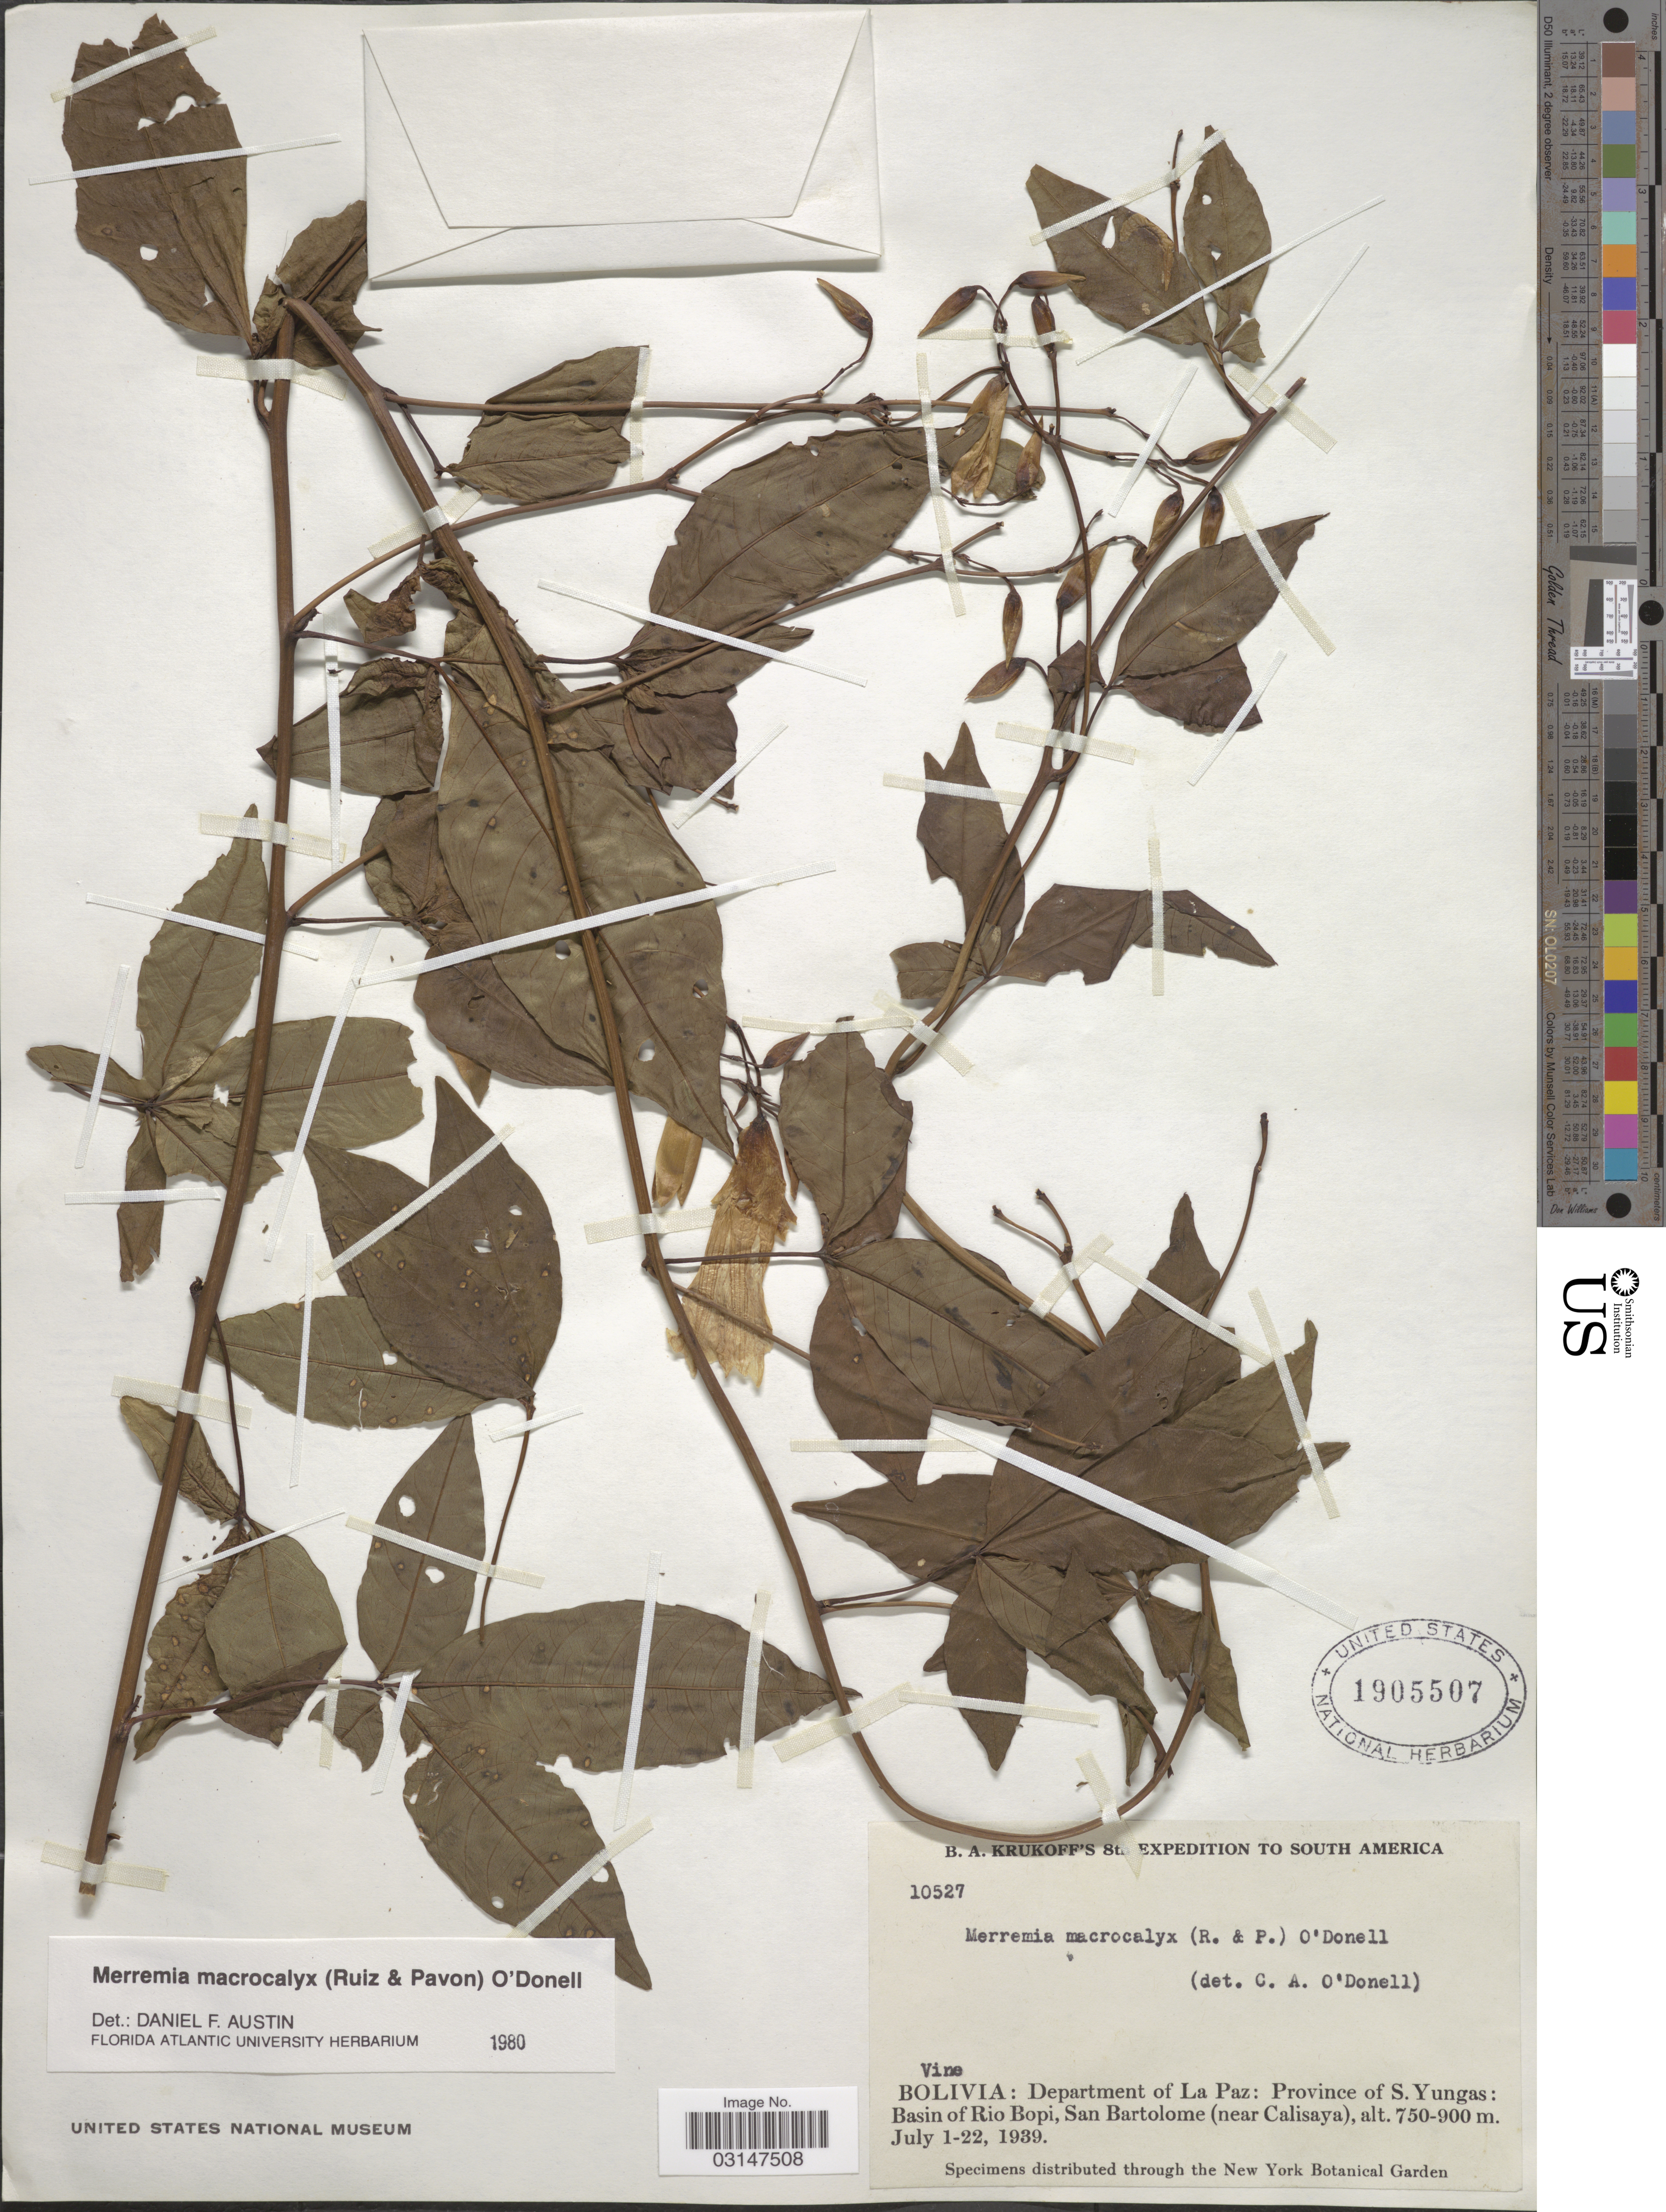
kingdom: Plantae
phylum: Tracheophyta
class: Magnoliopsida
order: Solanales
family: Convolvulaceae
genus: Distimake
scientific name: Distimake macrocalyx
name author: (Ruiz & Pav.) A. R. Simões & Staples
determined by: Strong, Mark T., (BOT), Smithsonian Institution - National Museum of Natural History (UNITED STATES)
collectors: B. A. Krukoff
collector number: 10527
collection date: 1939-07-01/1939-07-22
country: Bolivia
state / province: La Paz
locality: Department of La Paz: Province: Province of S. Yungas: Basin of Rio Bopi, San Bartolome (near Calisaya).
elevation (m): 750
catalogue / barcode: US 1905507